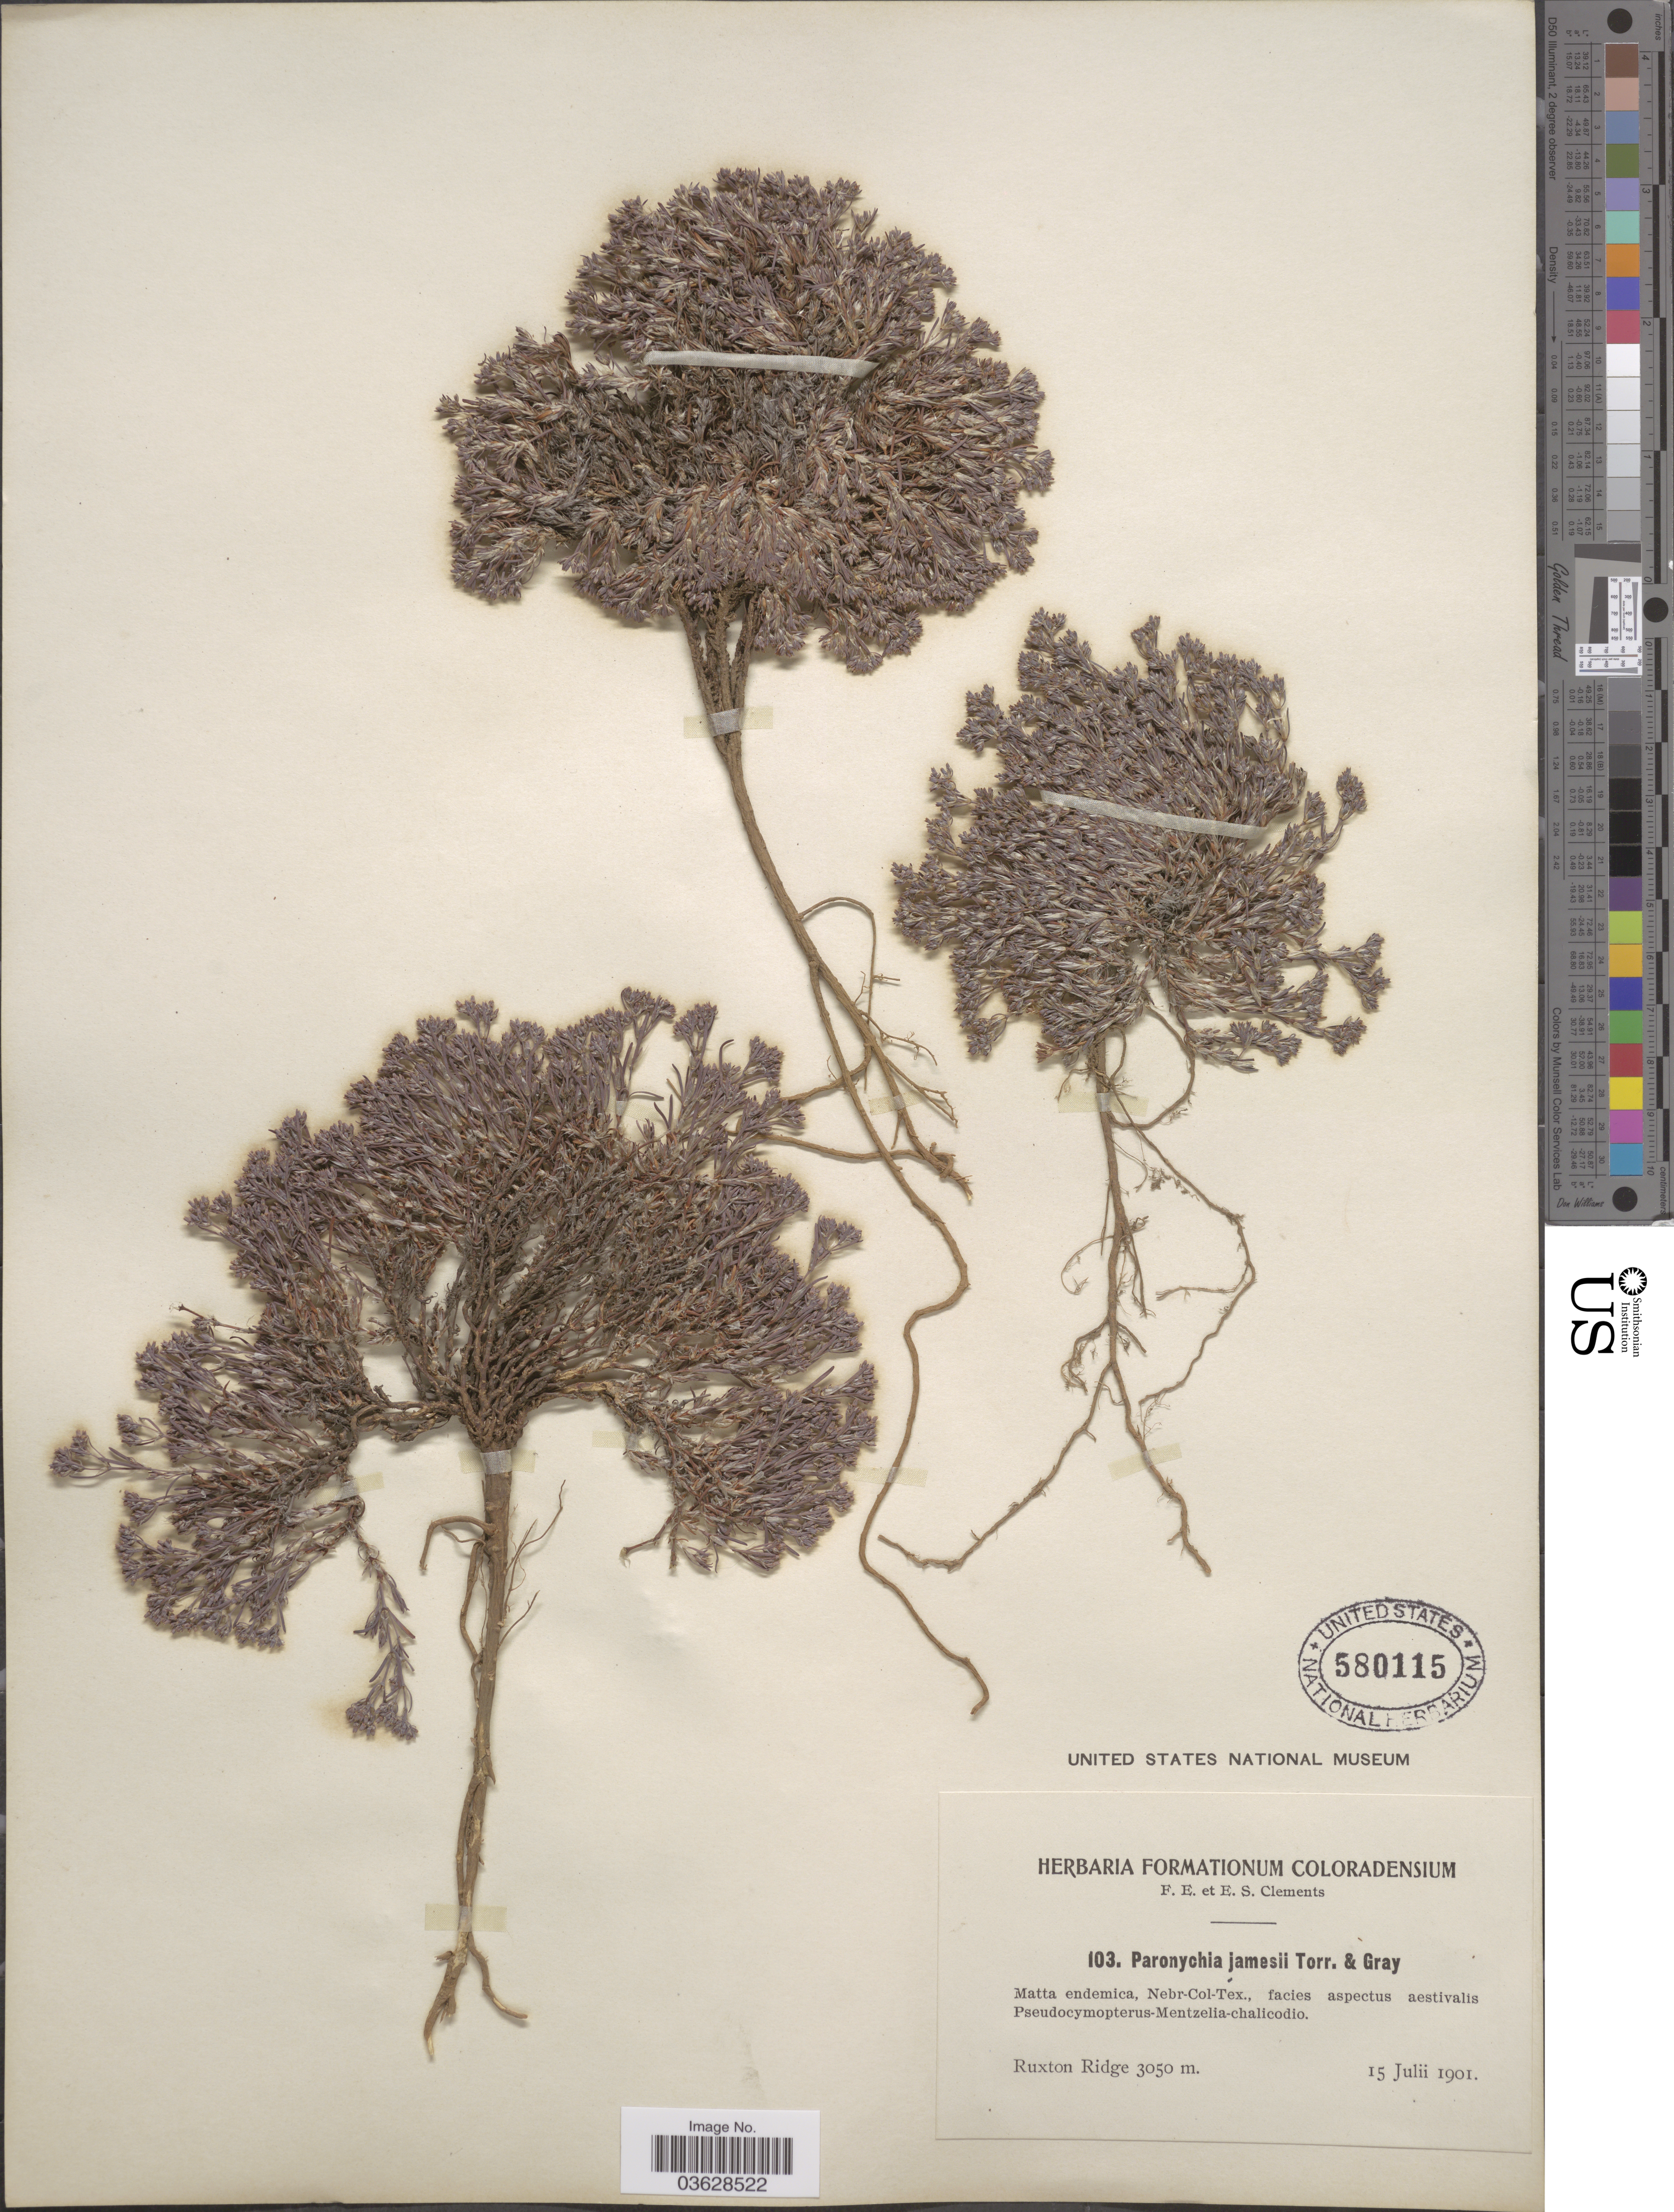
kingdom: Plantae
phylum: Tracheophyta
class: Magnoliopsida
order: Caryophyllales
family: Caryophyllaceae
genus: Paronychia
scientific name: Paronychia jamesii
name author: Torr. & A. Gray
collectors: F. E. Clements & E. S. Clements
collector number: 103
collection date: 1901-07-15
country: United States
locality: Matta endemica, Nebr-Col-Tex. Ruxton Ridge.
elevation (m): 3050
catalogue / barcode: US 580115